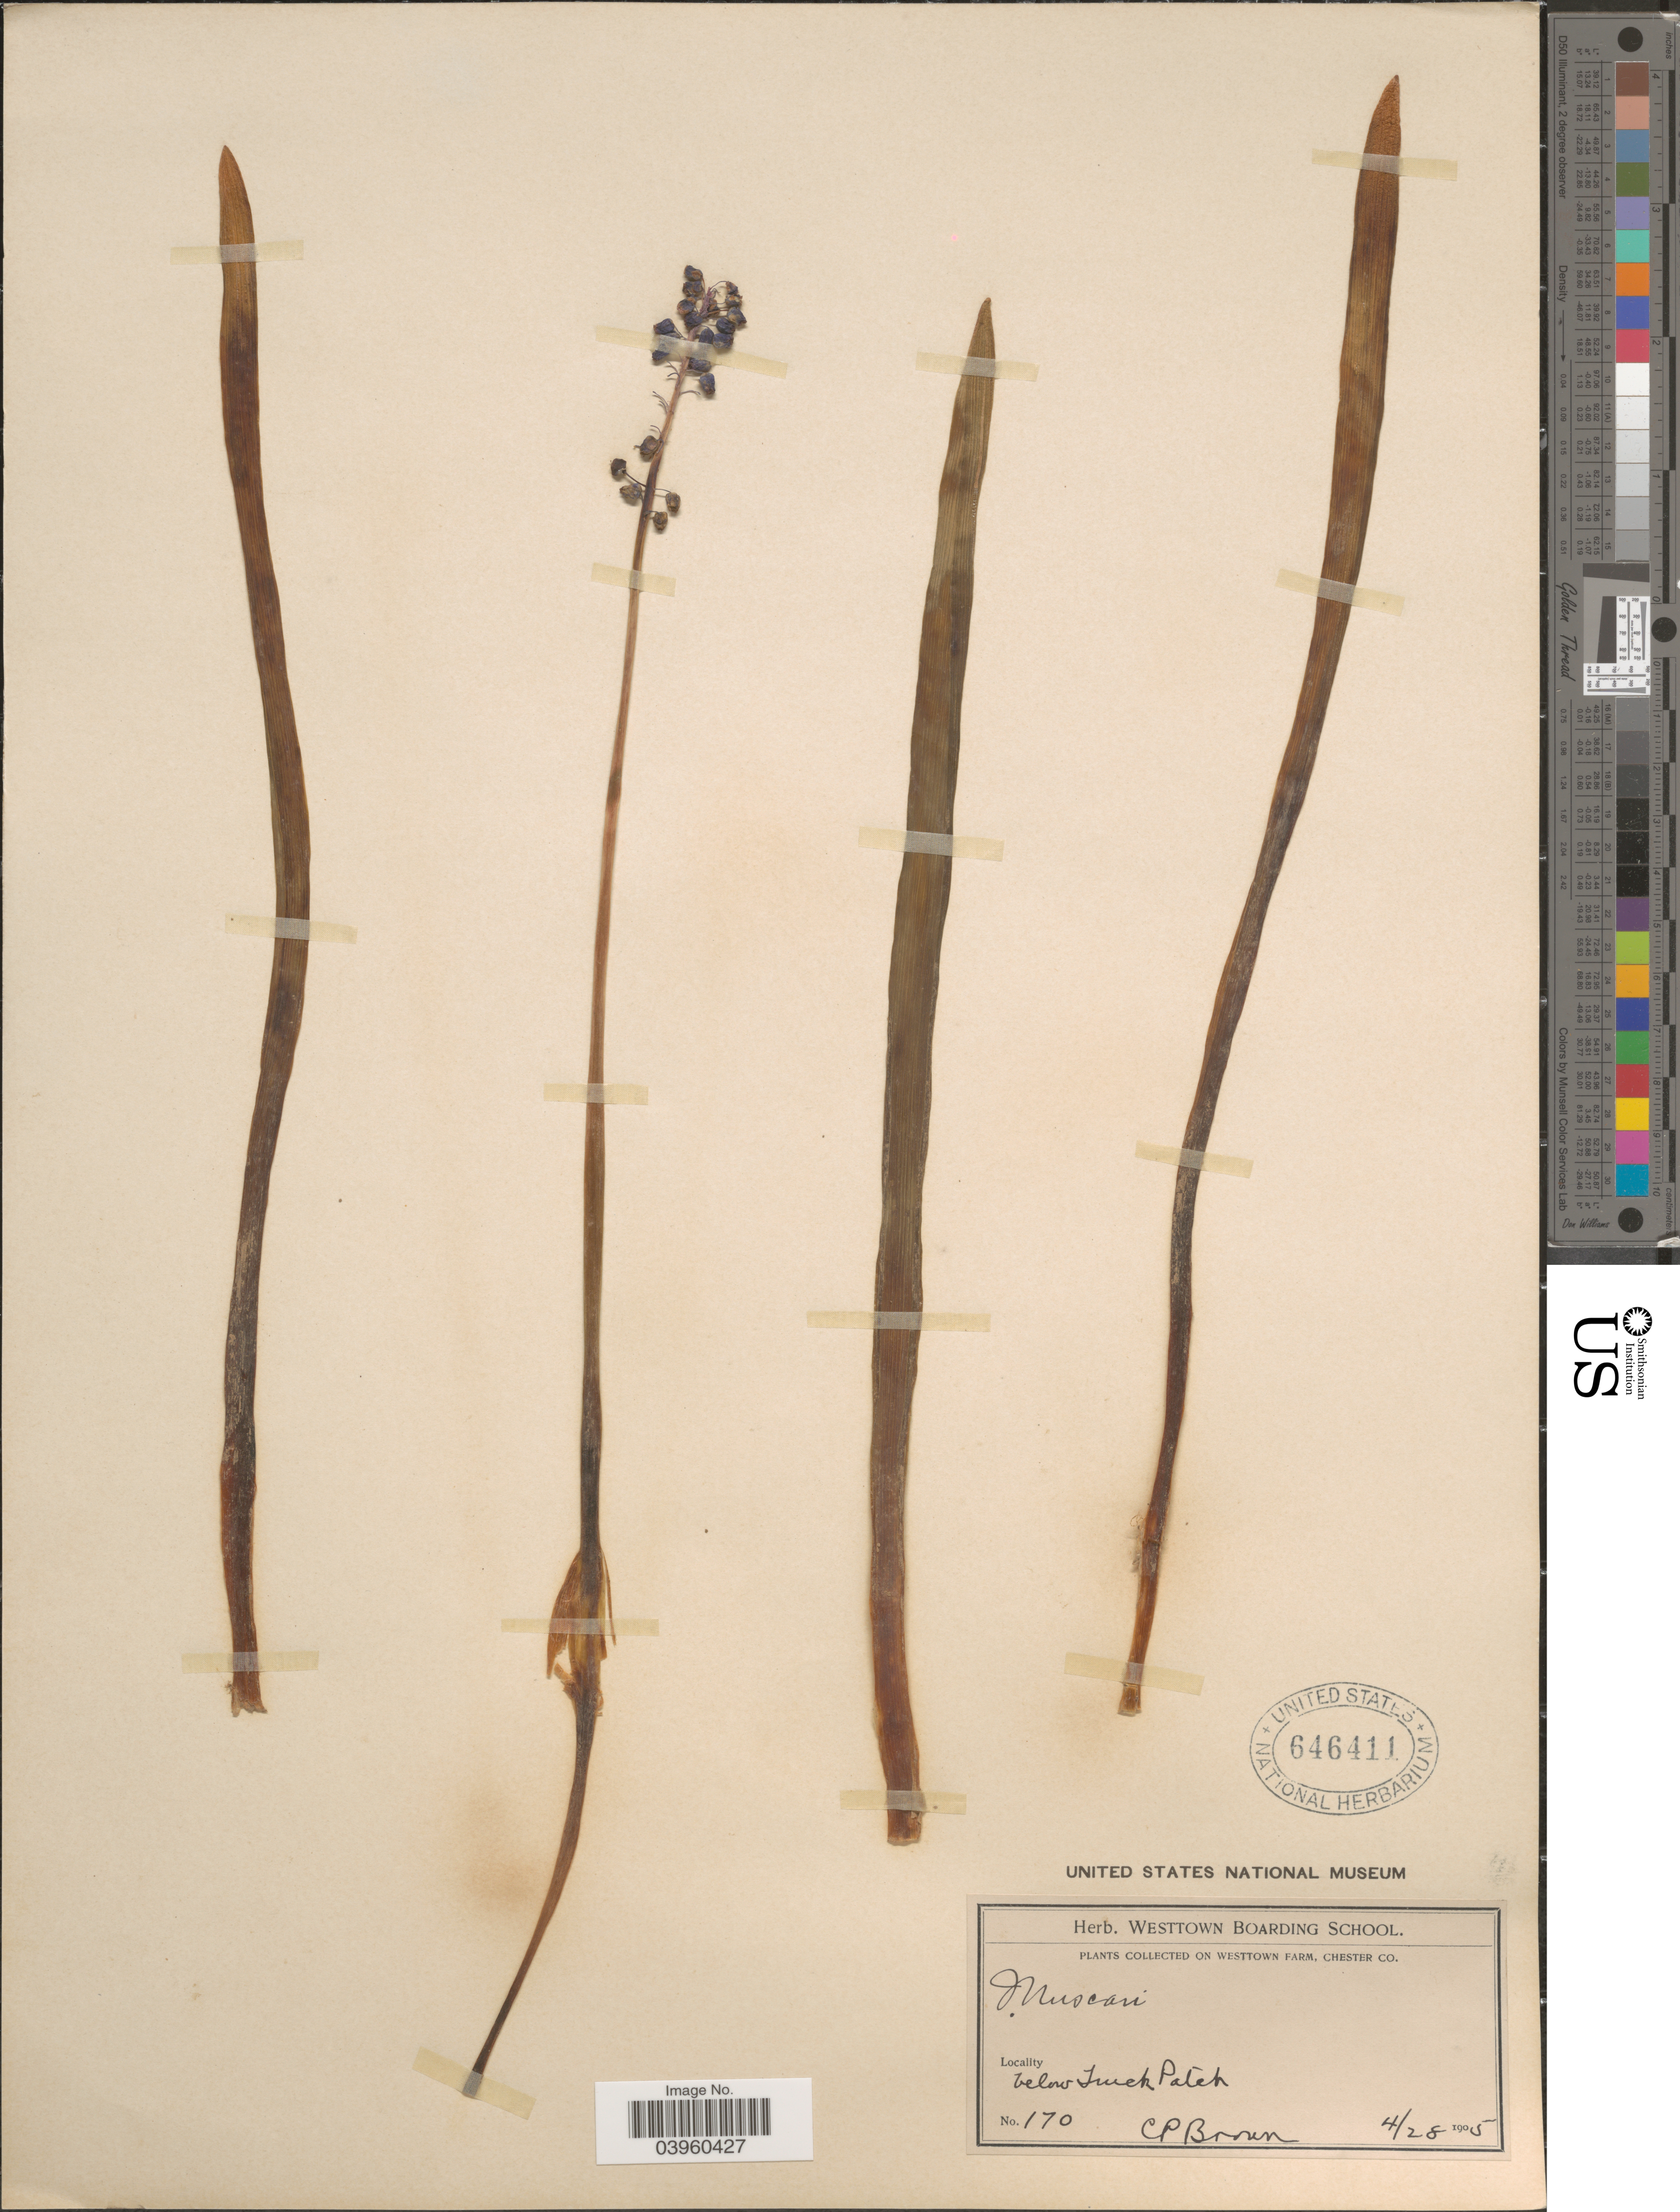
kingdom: Plantae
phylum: Tracheophyta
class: Liliopsida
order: Asparagales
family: Asparagaceae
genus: Muscari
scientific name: Muscari botryoides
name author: (L.) Mill.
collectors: C. Brown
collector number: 170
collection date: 1905-04-28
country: United States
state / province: Pennsylvania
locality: On Westtown Farm, Chester Co. Below Truck Patch.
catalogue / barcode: US 646411